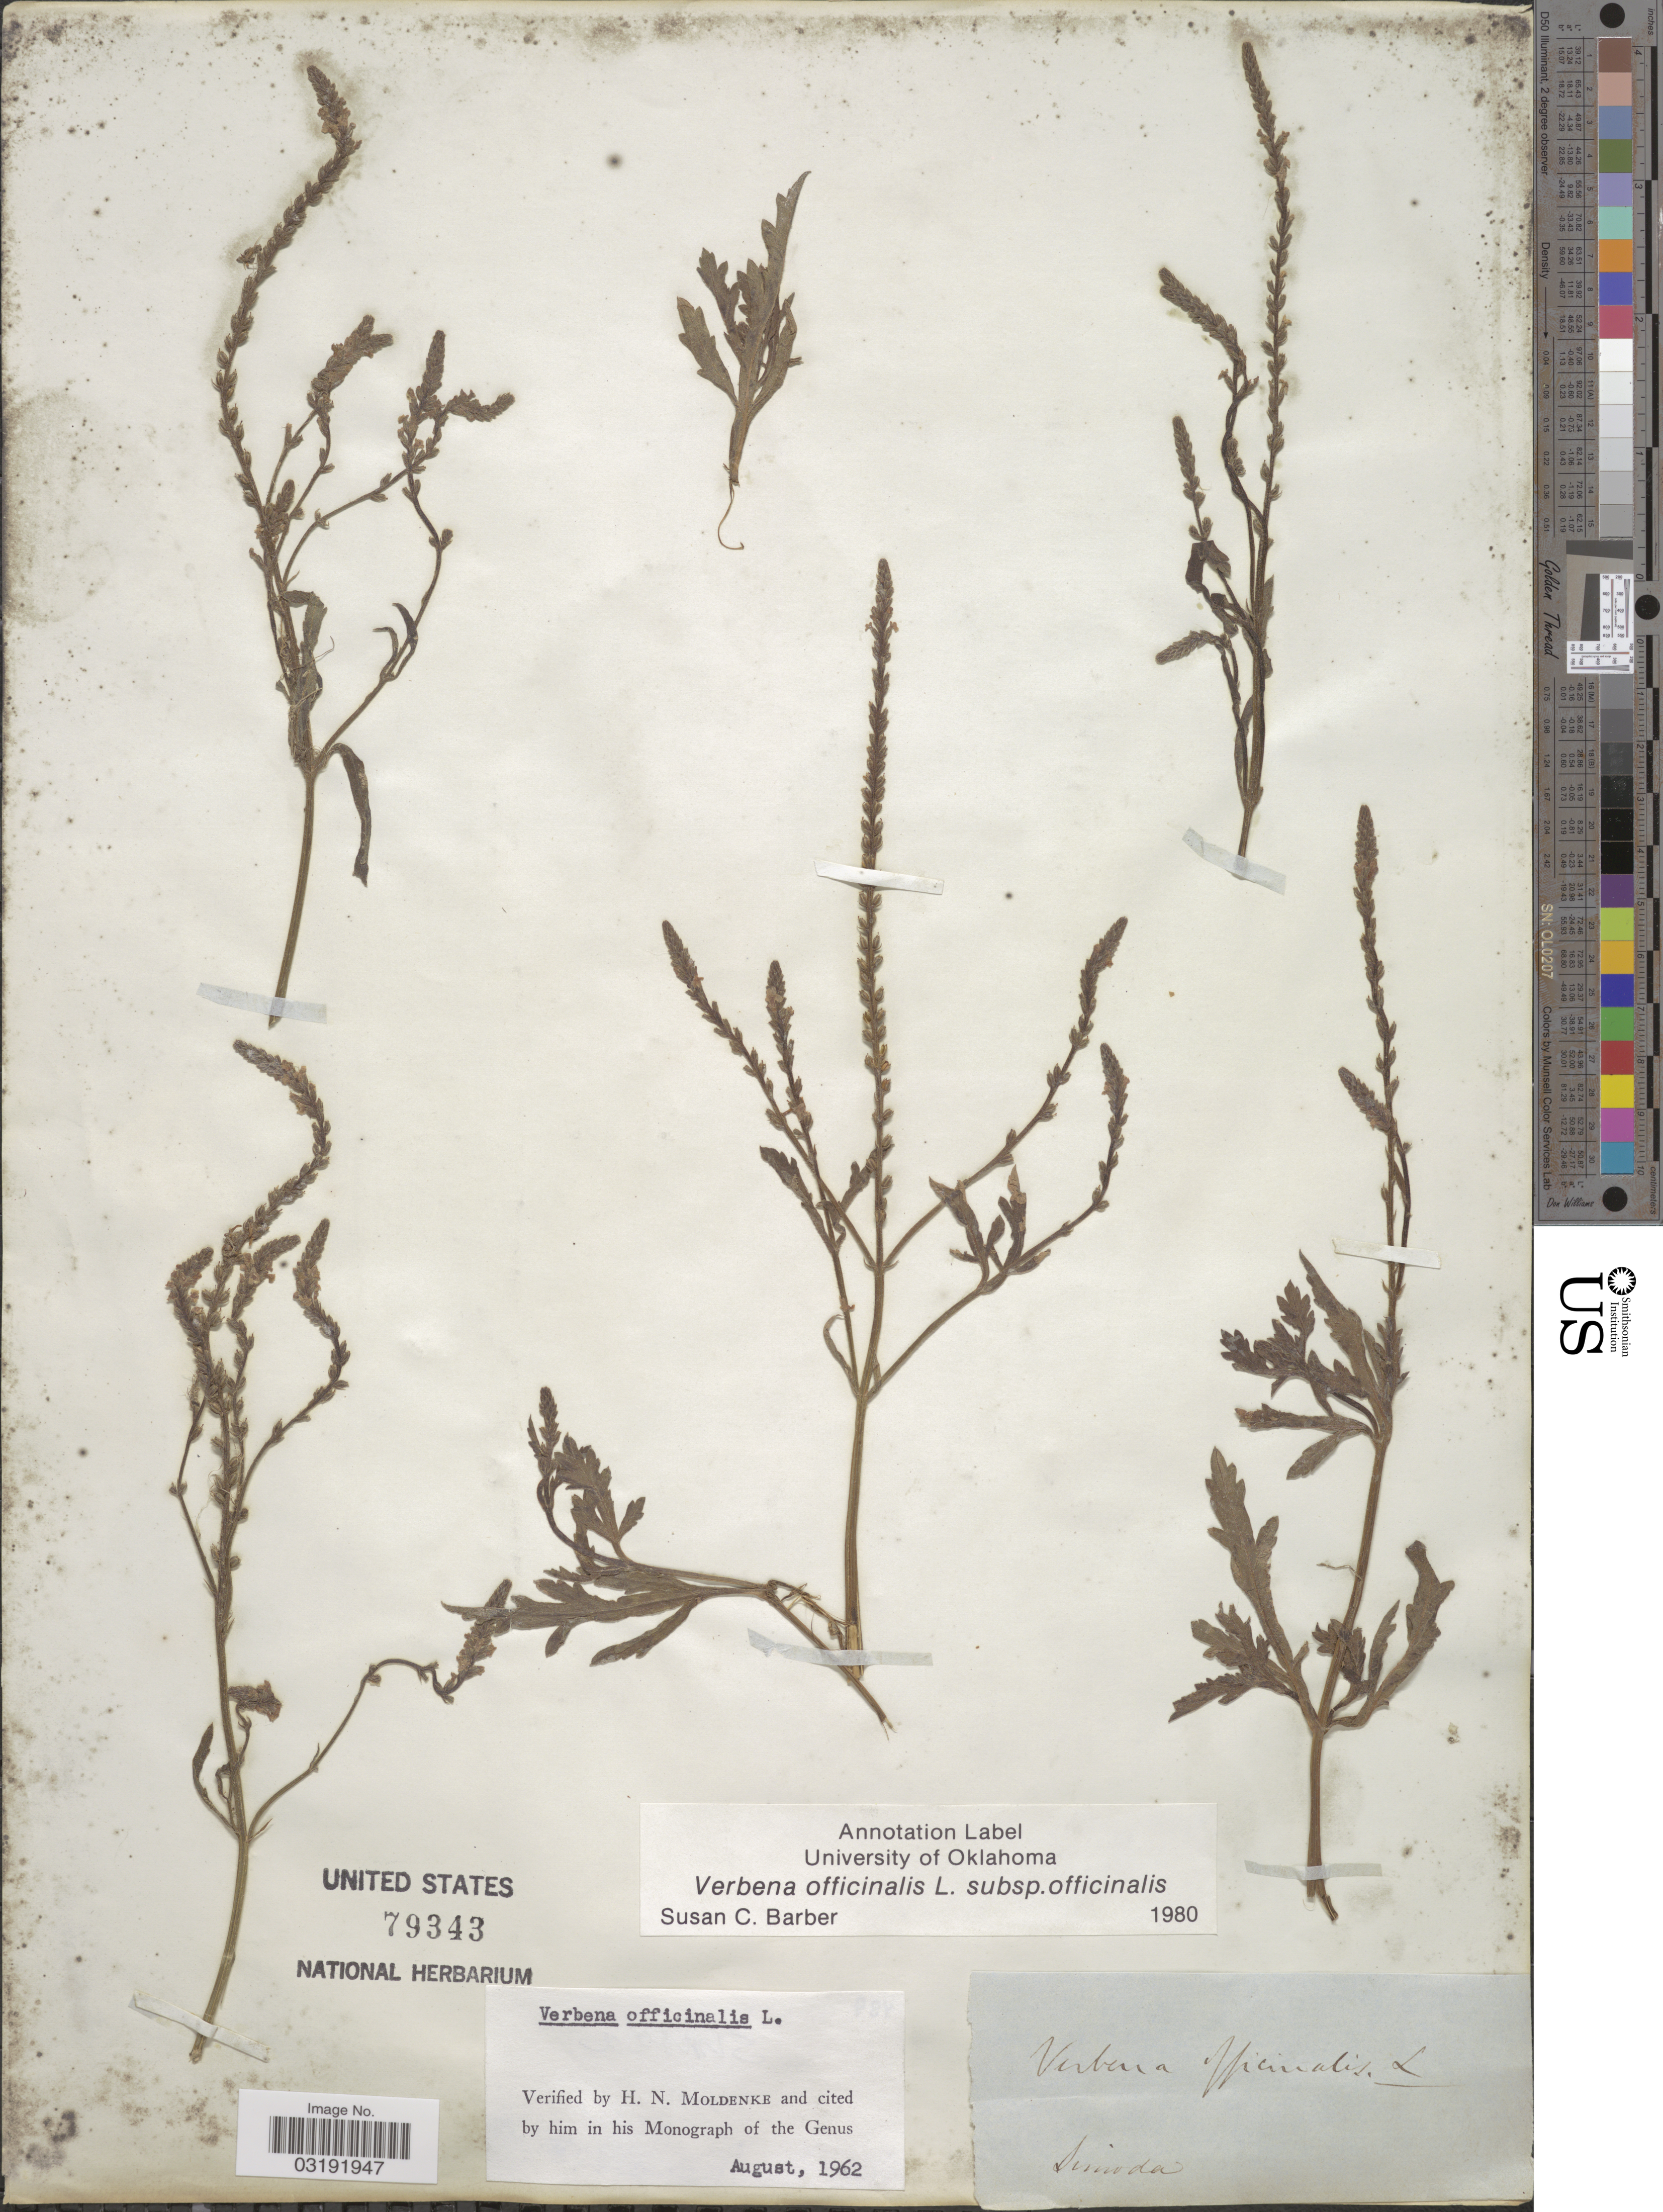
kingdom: Plantae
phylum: Tracheophyta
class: Magnoliopsida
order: Lamiales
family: Verbenaceae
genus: Verbena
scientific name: Verbena officinalis subsp. officinalis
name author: L.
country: Japan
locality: Simoda.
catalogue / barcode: US 79343